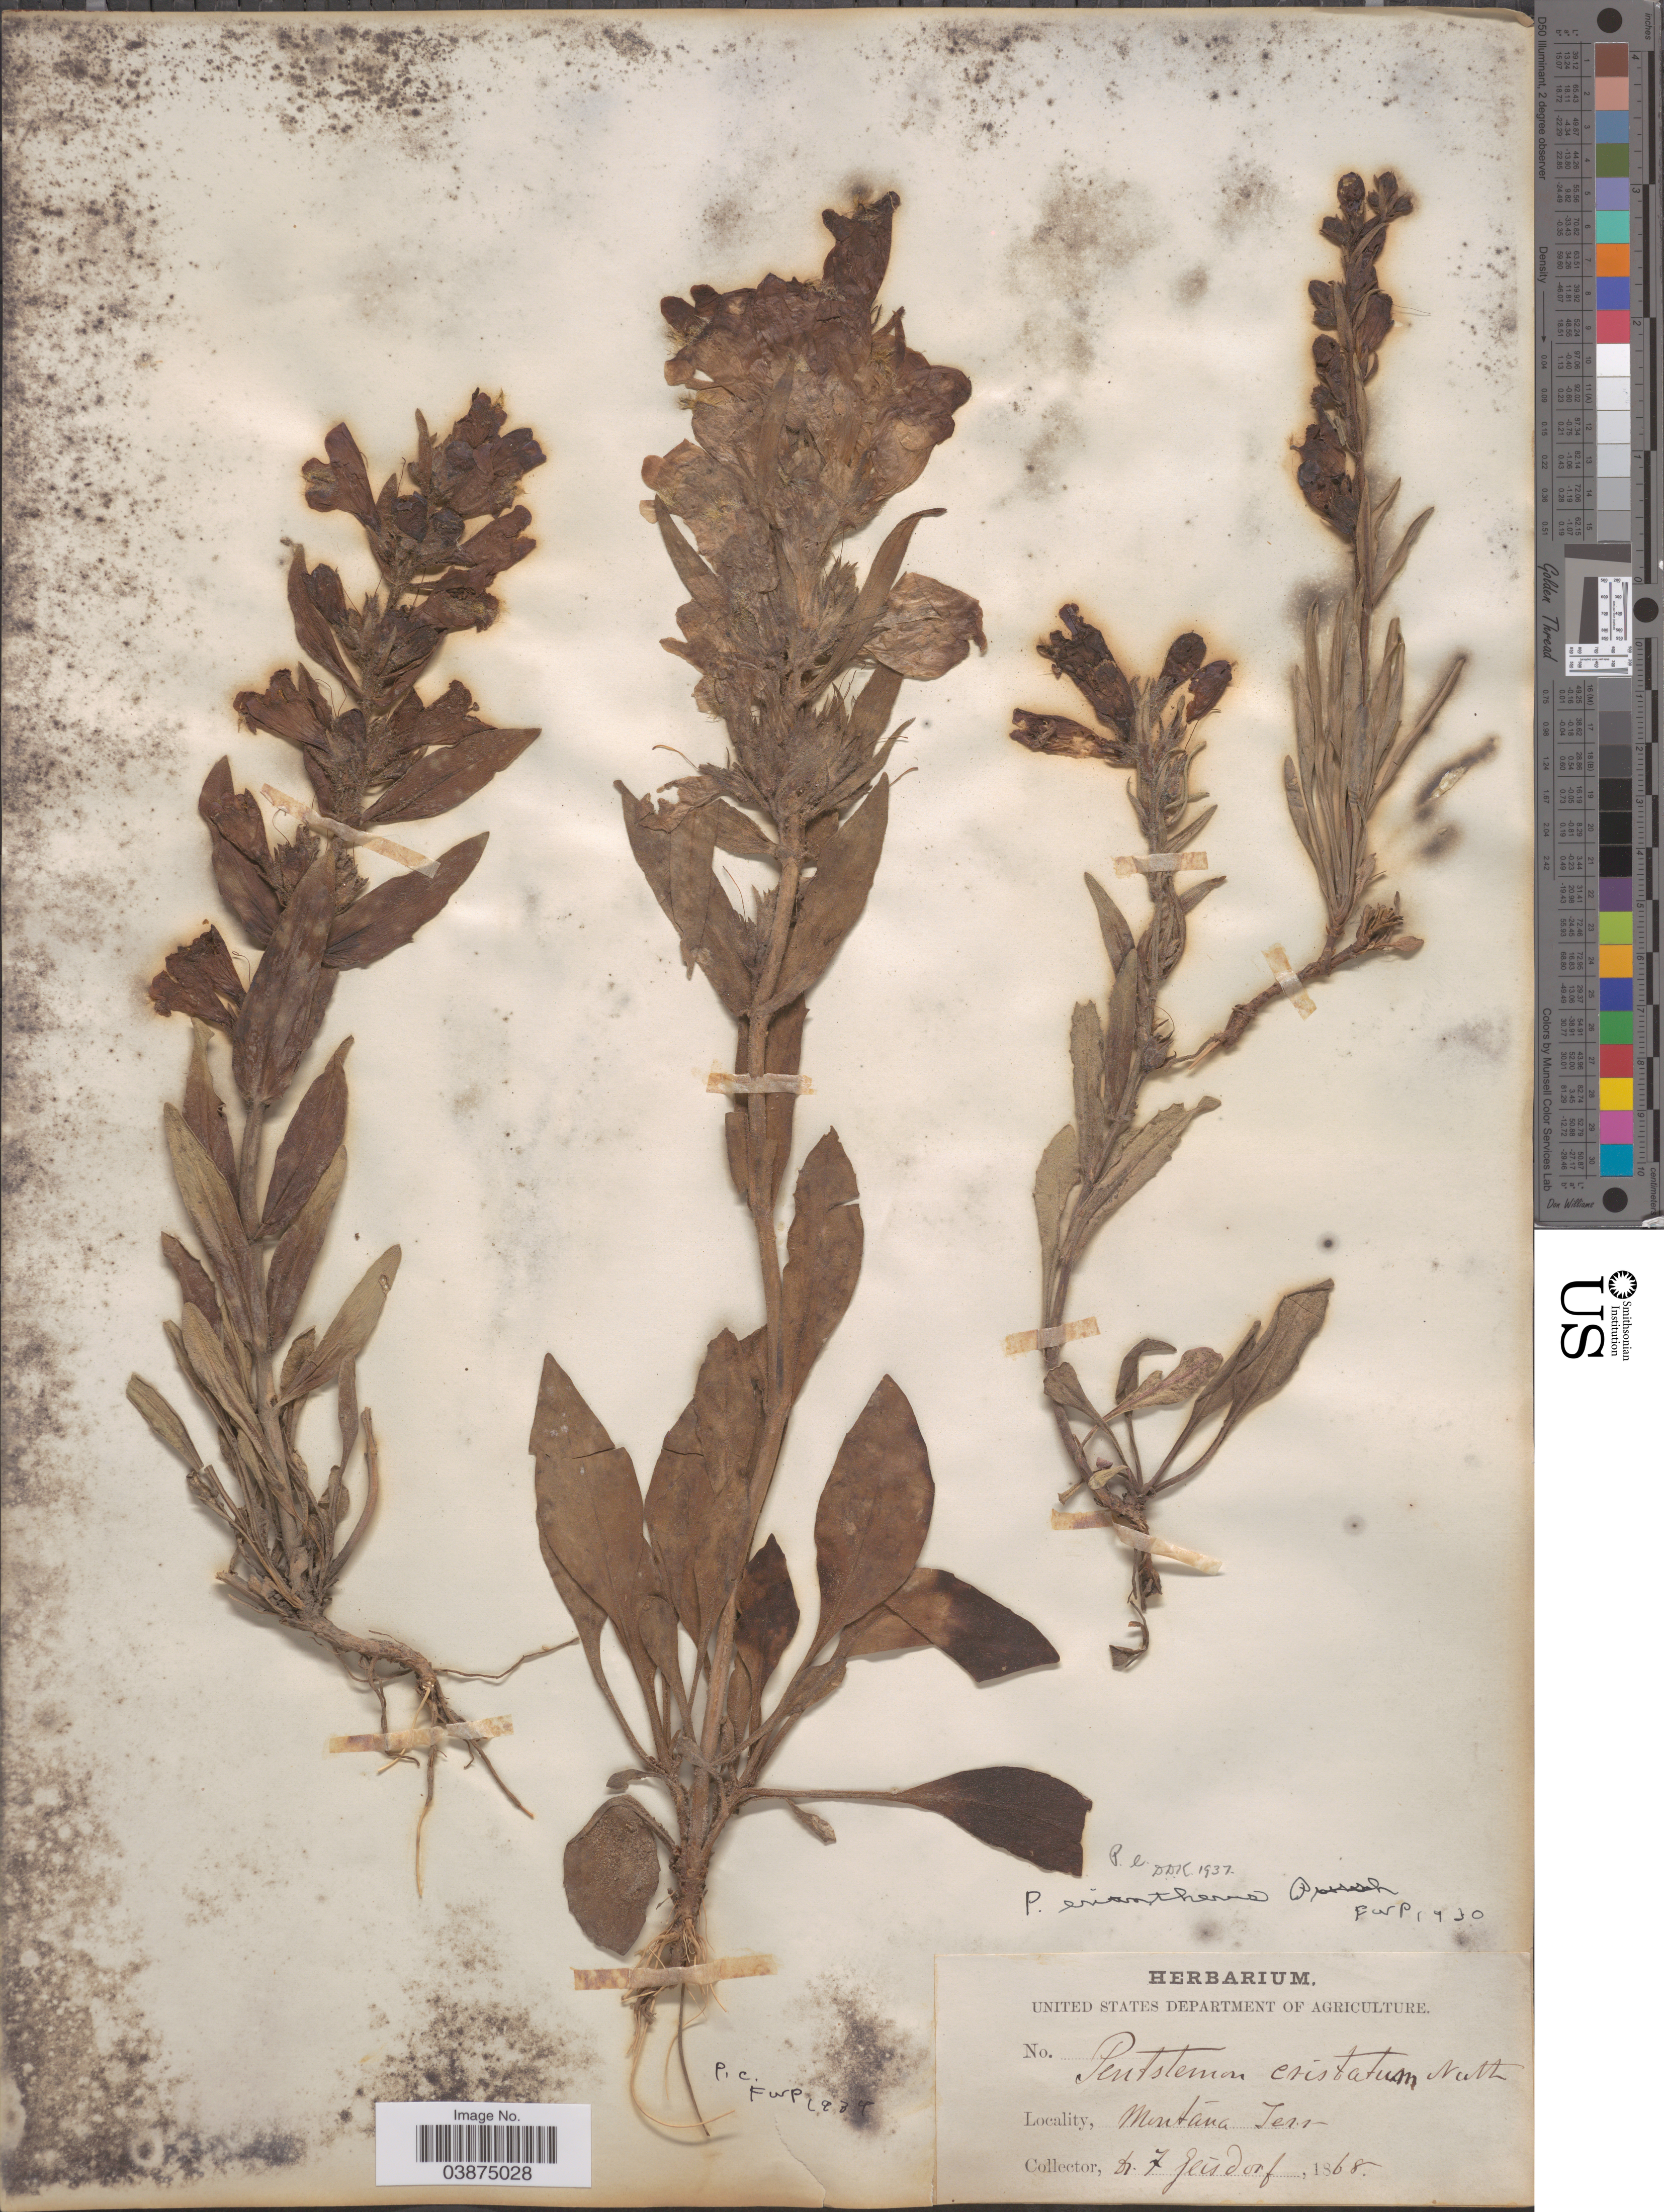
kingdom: Plantae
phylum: Tracheophyta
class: Magnoliopsida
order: Lamiales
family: Plantaginaceae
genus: Penstemon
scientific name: Penstemon eriantherus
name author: Pursh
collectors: F. Geisdorf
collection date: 1868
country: United States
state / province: Montana